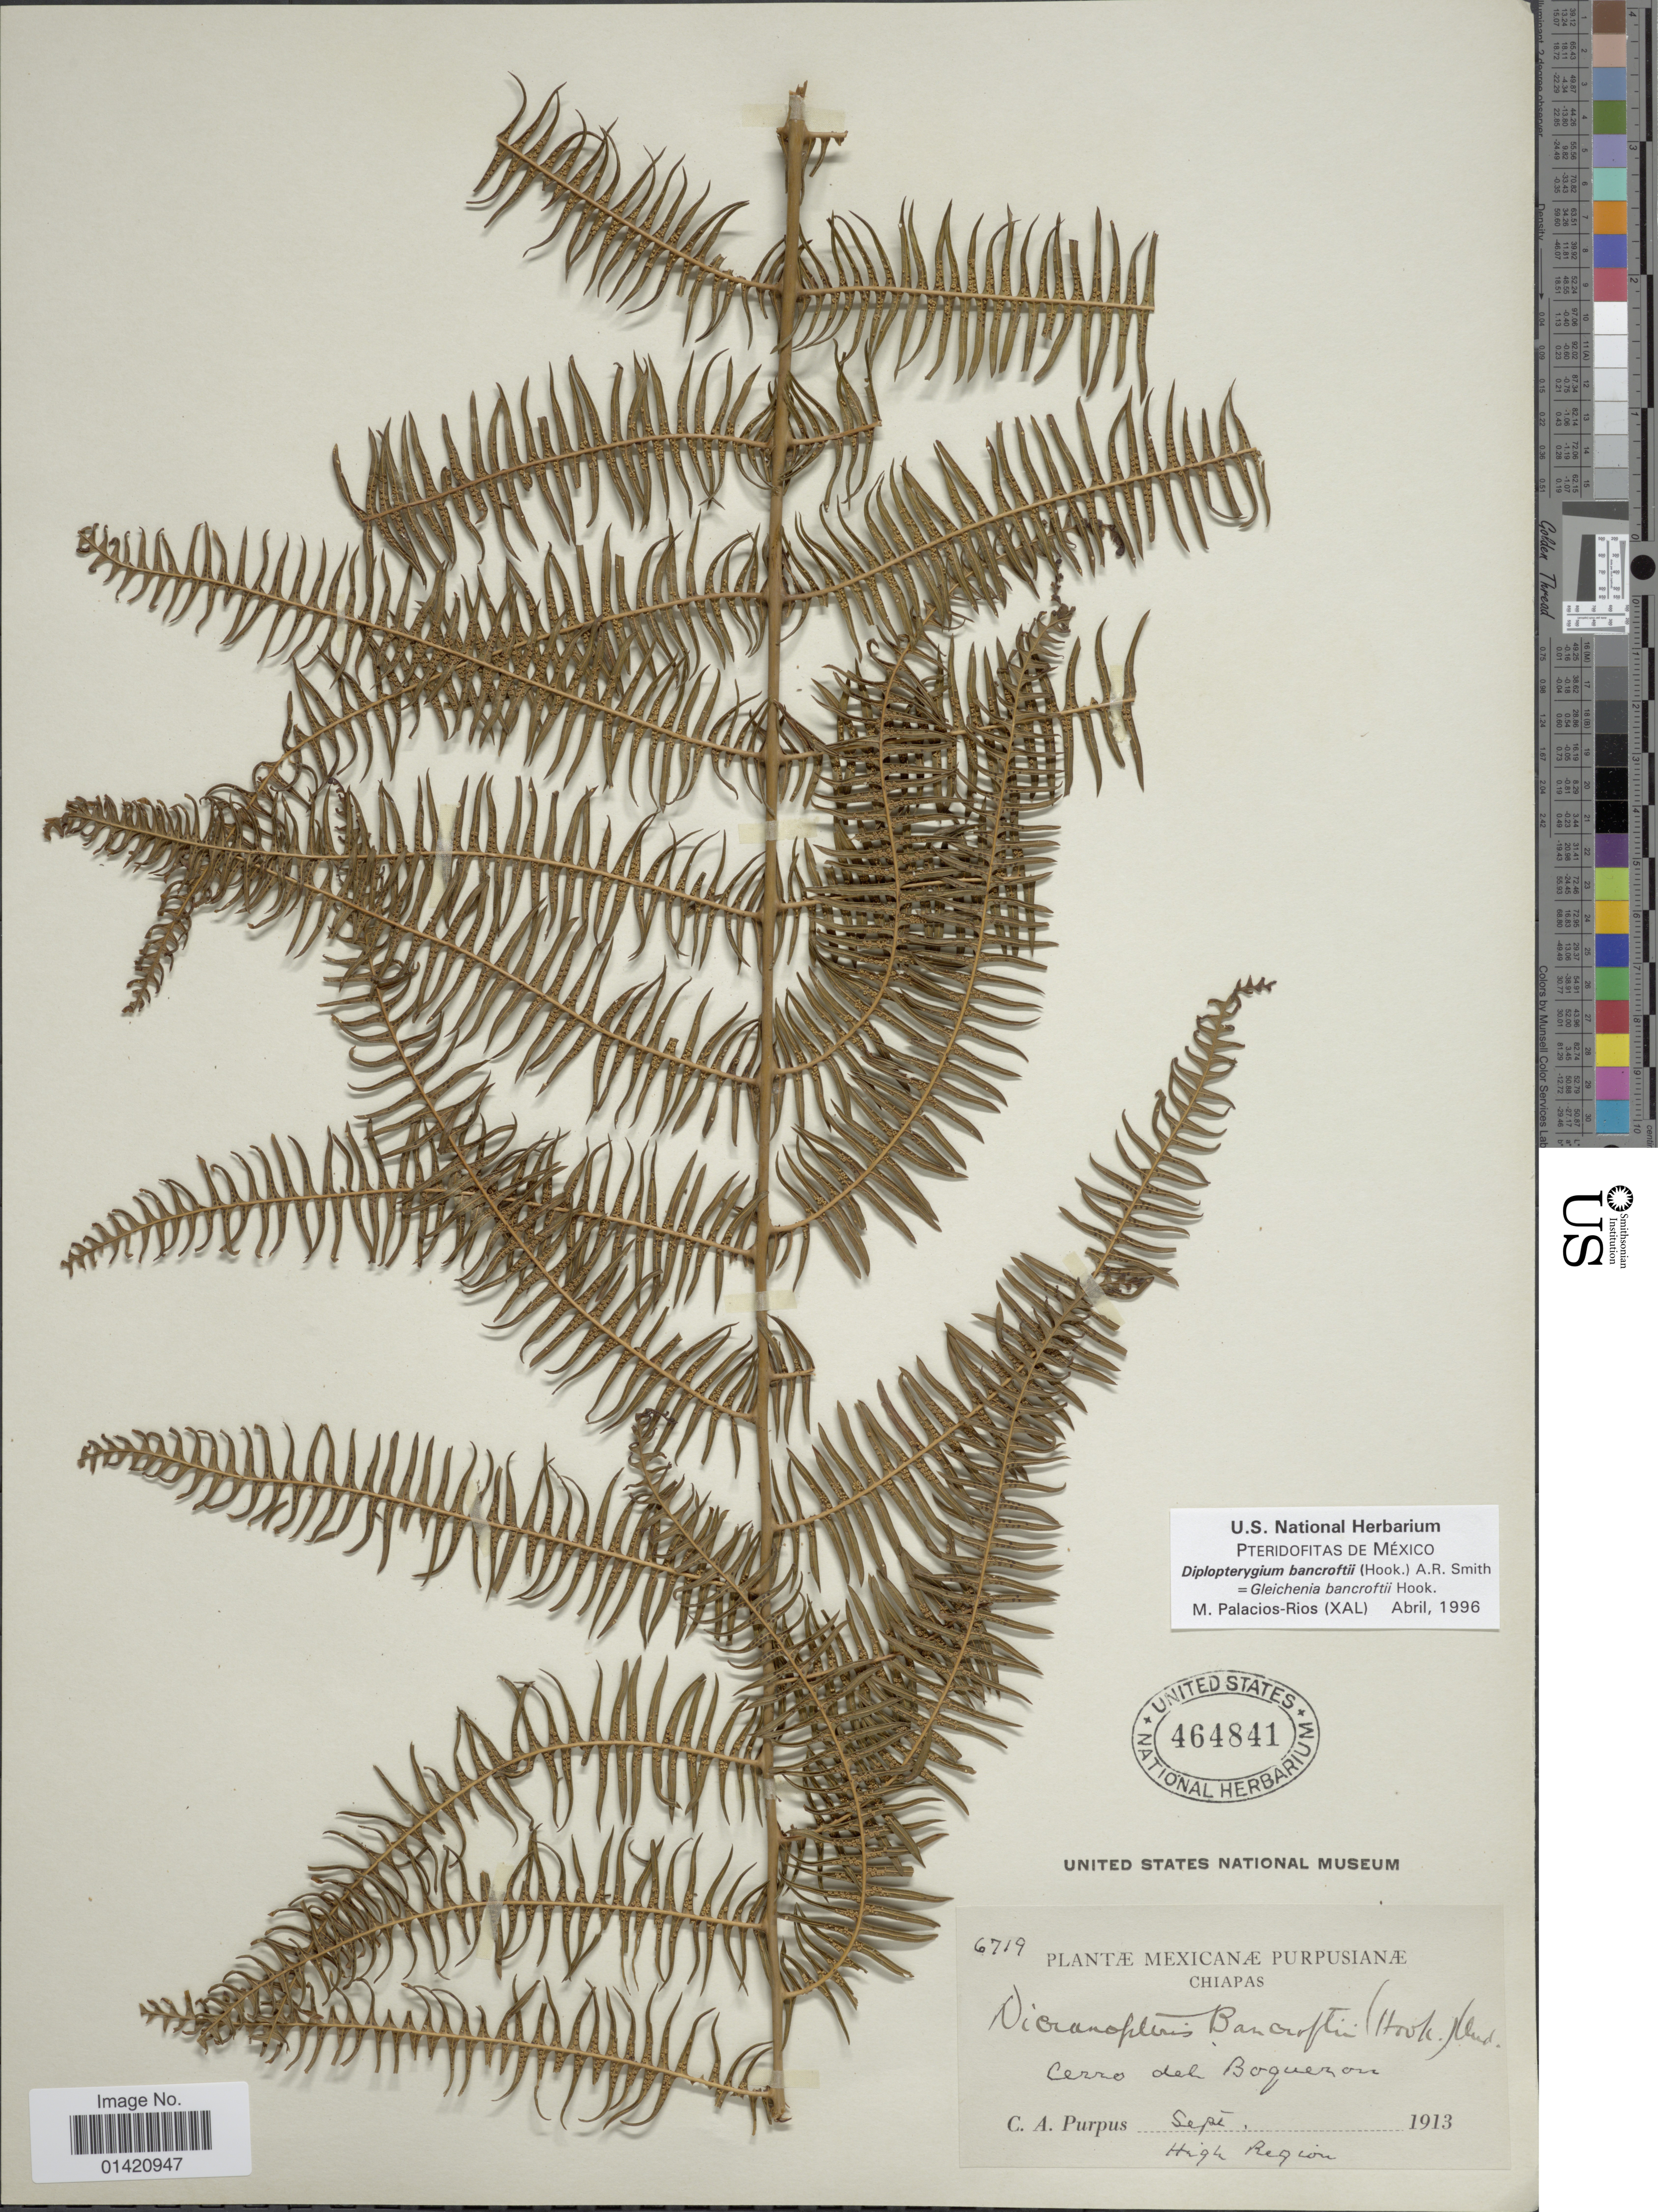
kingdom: Plantae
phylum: Tracheophyta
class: Polypodiopsida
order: Gleicheniales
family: Gleicheniaceae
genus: Diplopterygium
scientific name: Diplopterygium bancroftii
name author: (Hook.) A.R. Sm.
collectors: C. A. Purpus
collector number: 6719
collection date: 1913-09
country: Mexico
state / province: Chiapas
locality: Cerro del Boquezon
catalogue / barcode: US 464841